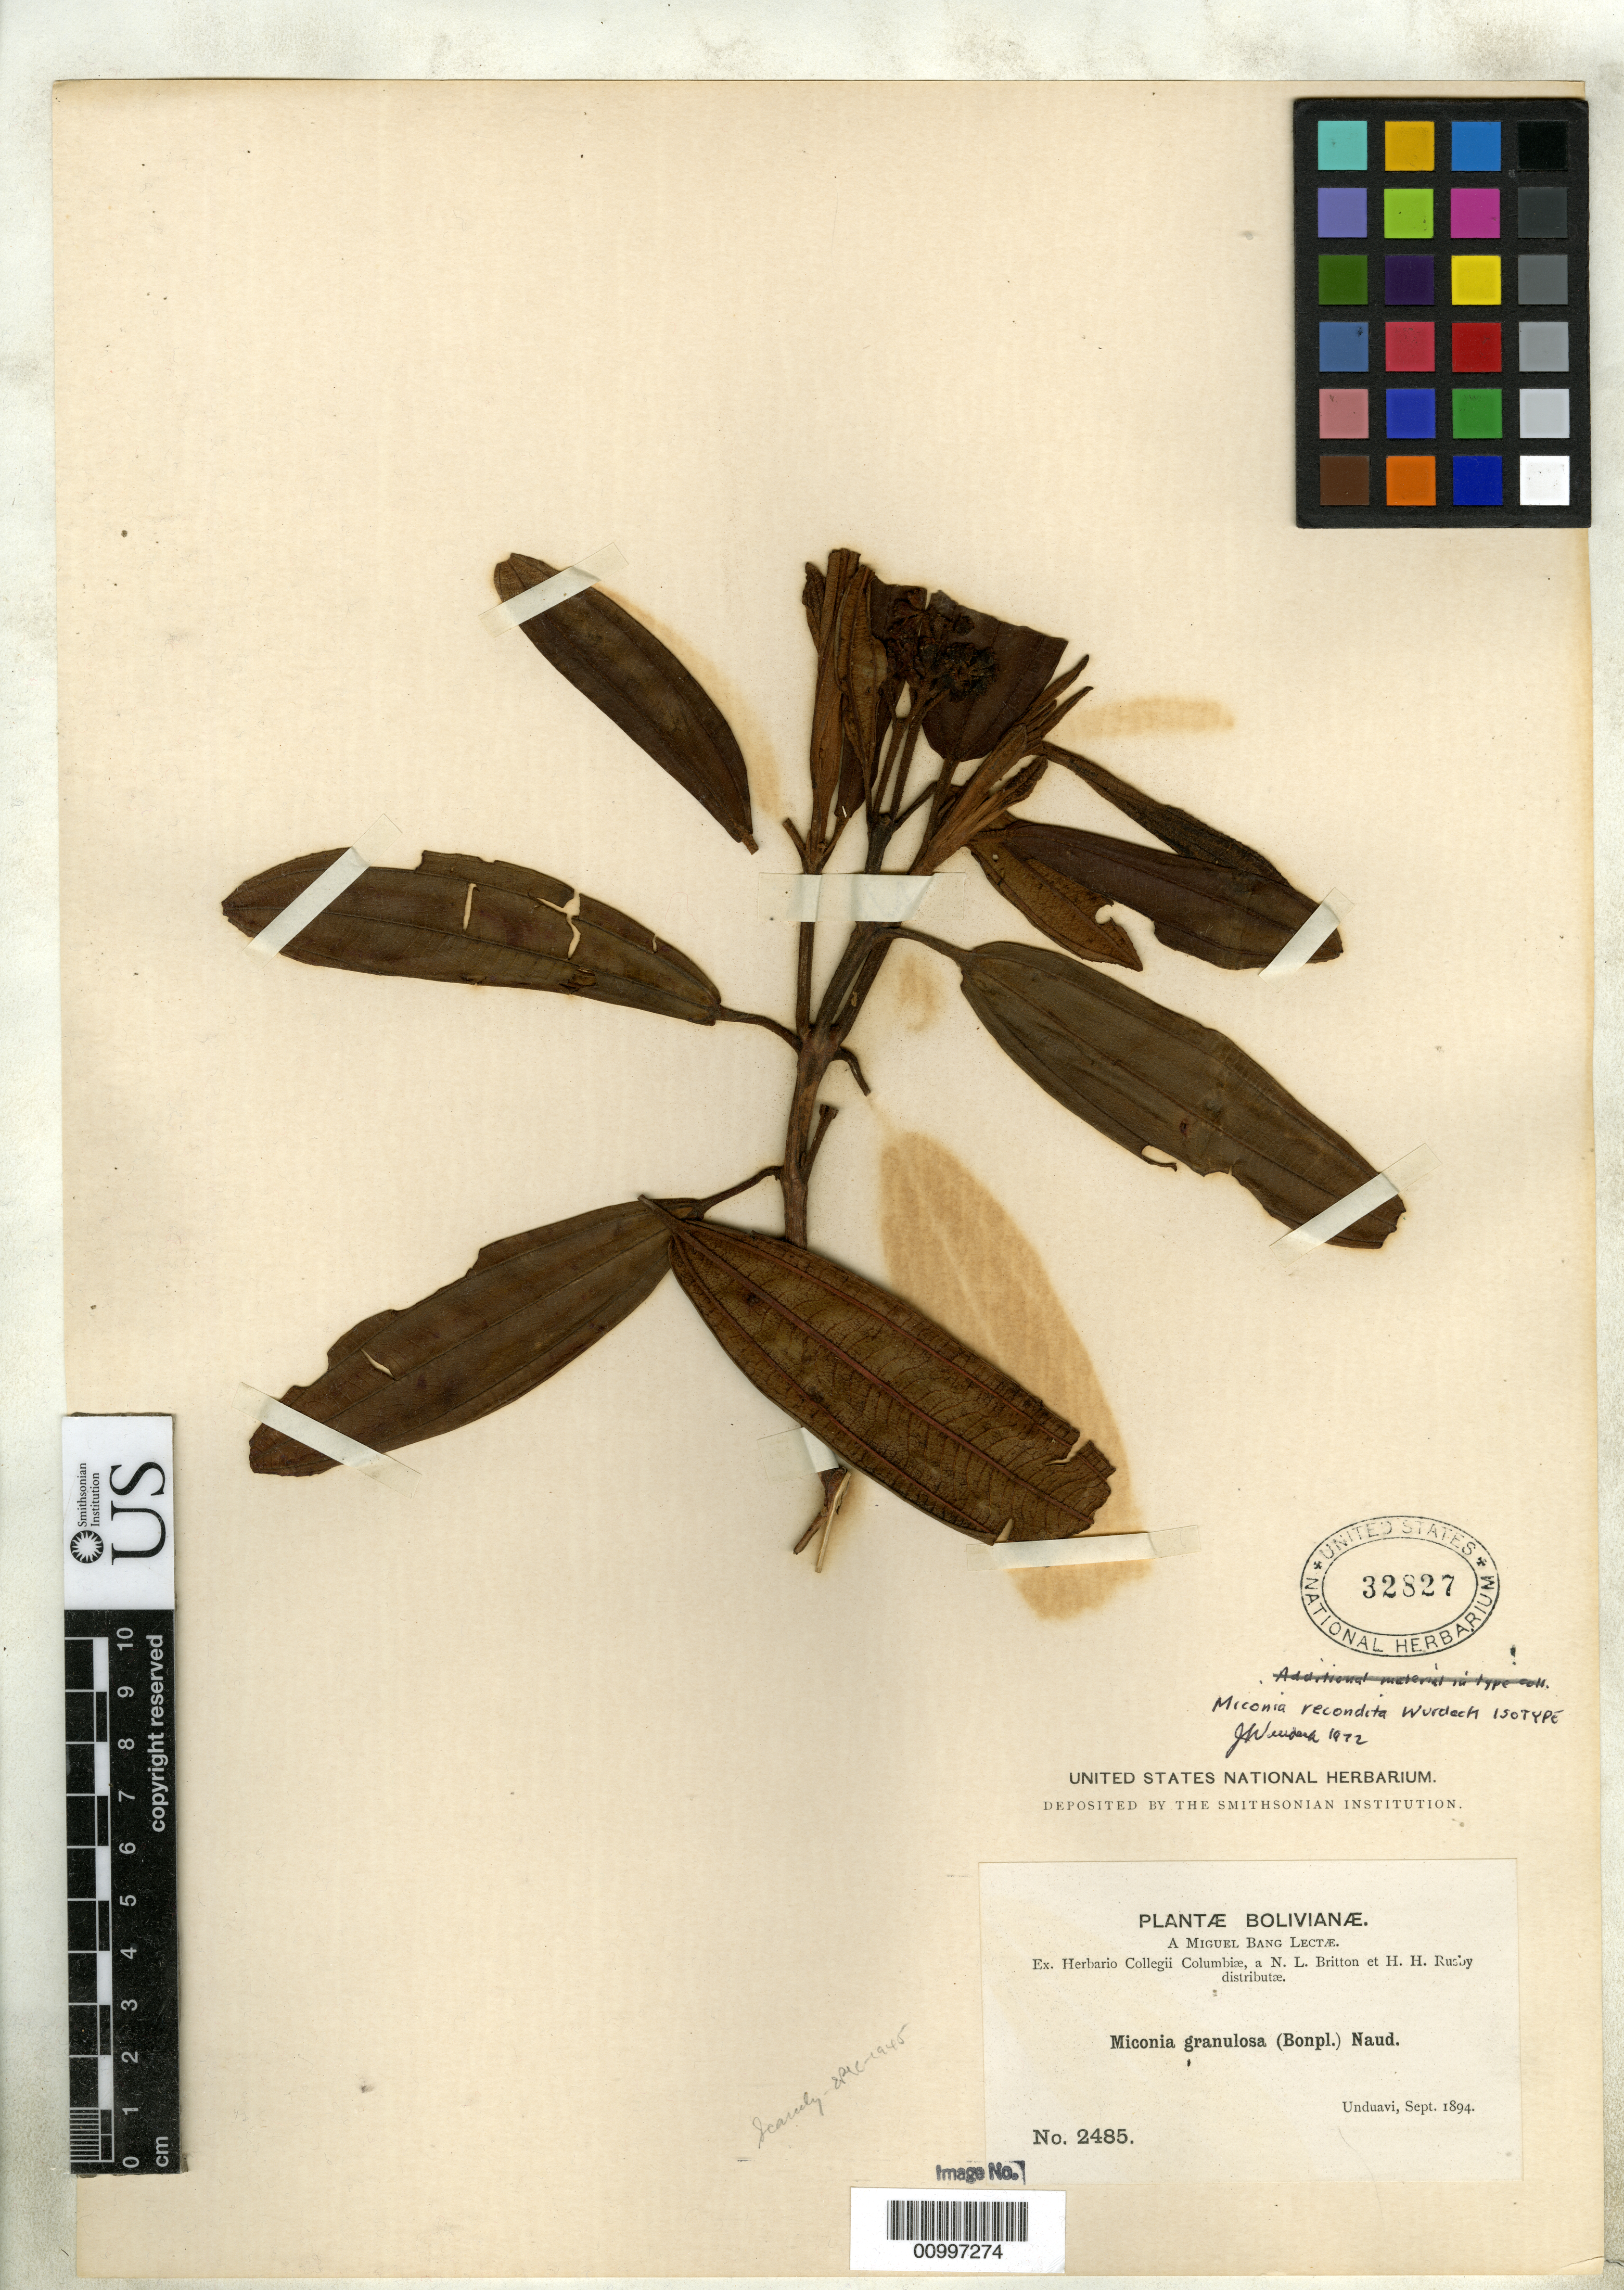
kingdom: Plantae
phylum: Tracheophyta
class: Magnoliopsida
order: Myrtales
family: Melastomataceae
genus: Miconia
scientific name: Miconia recondita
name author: Wurdack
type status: Isotype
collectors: M. Bang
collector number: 2485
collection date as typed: Sep 1894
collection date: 1894-09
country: Bolivia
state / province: La Paz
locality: Unduavi.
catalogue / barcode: US 32827